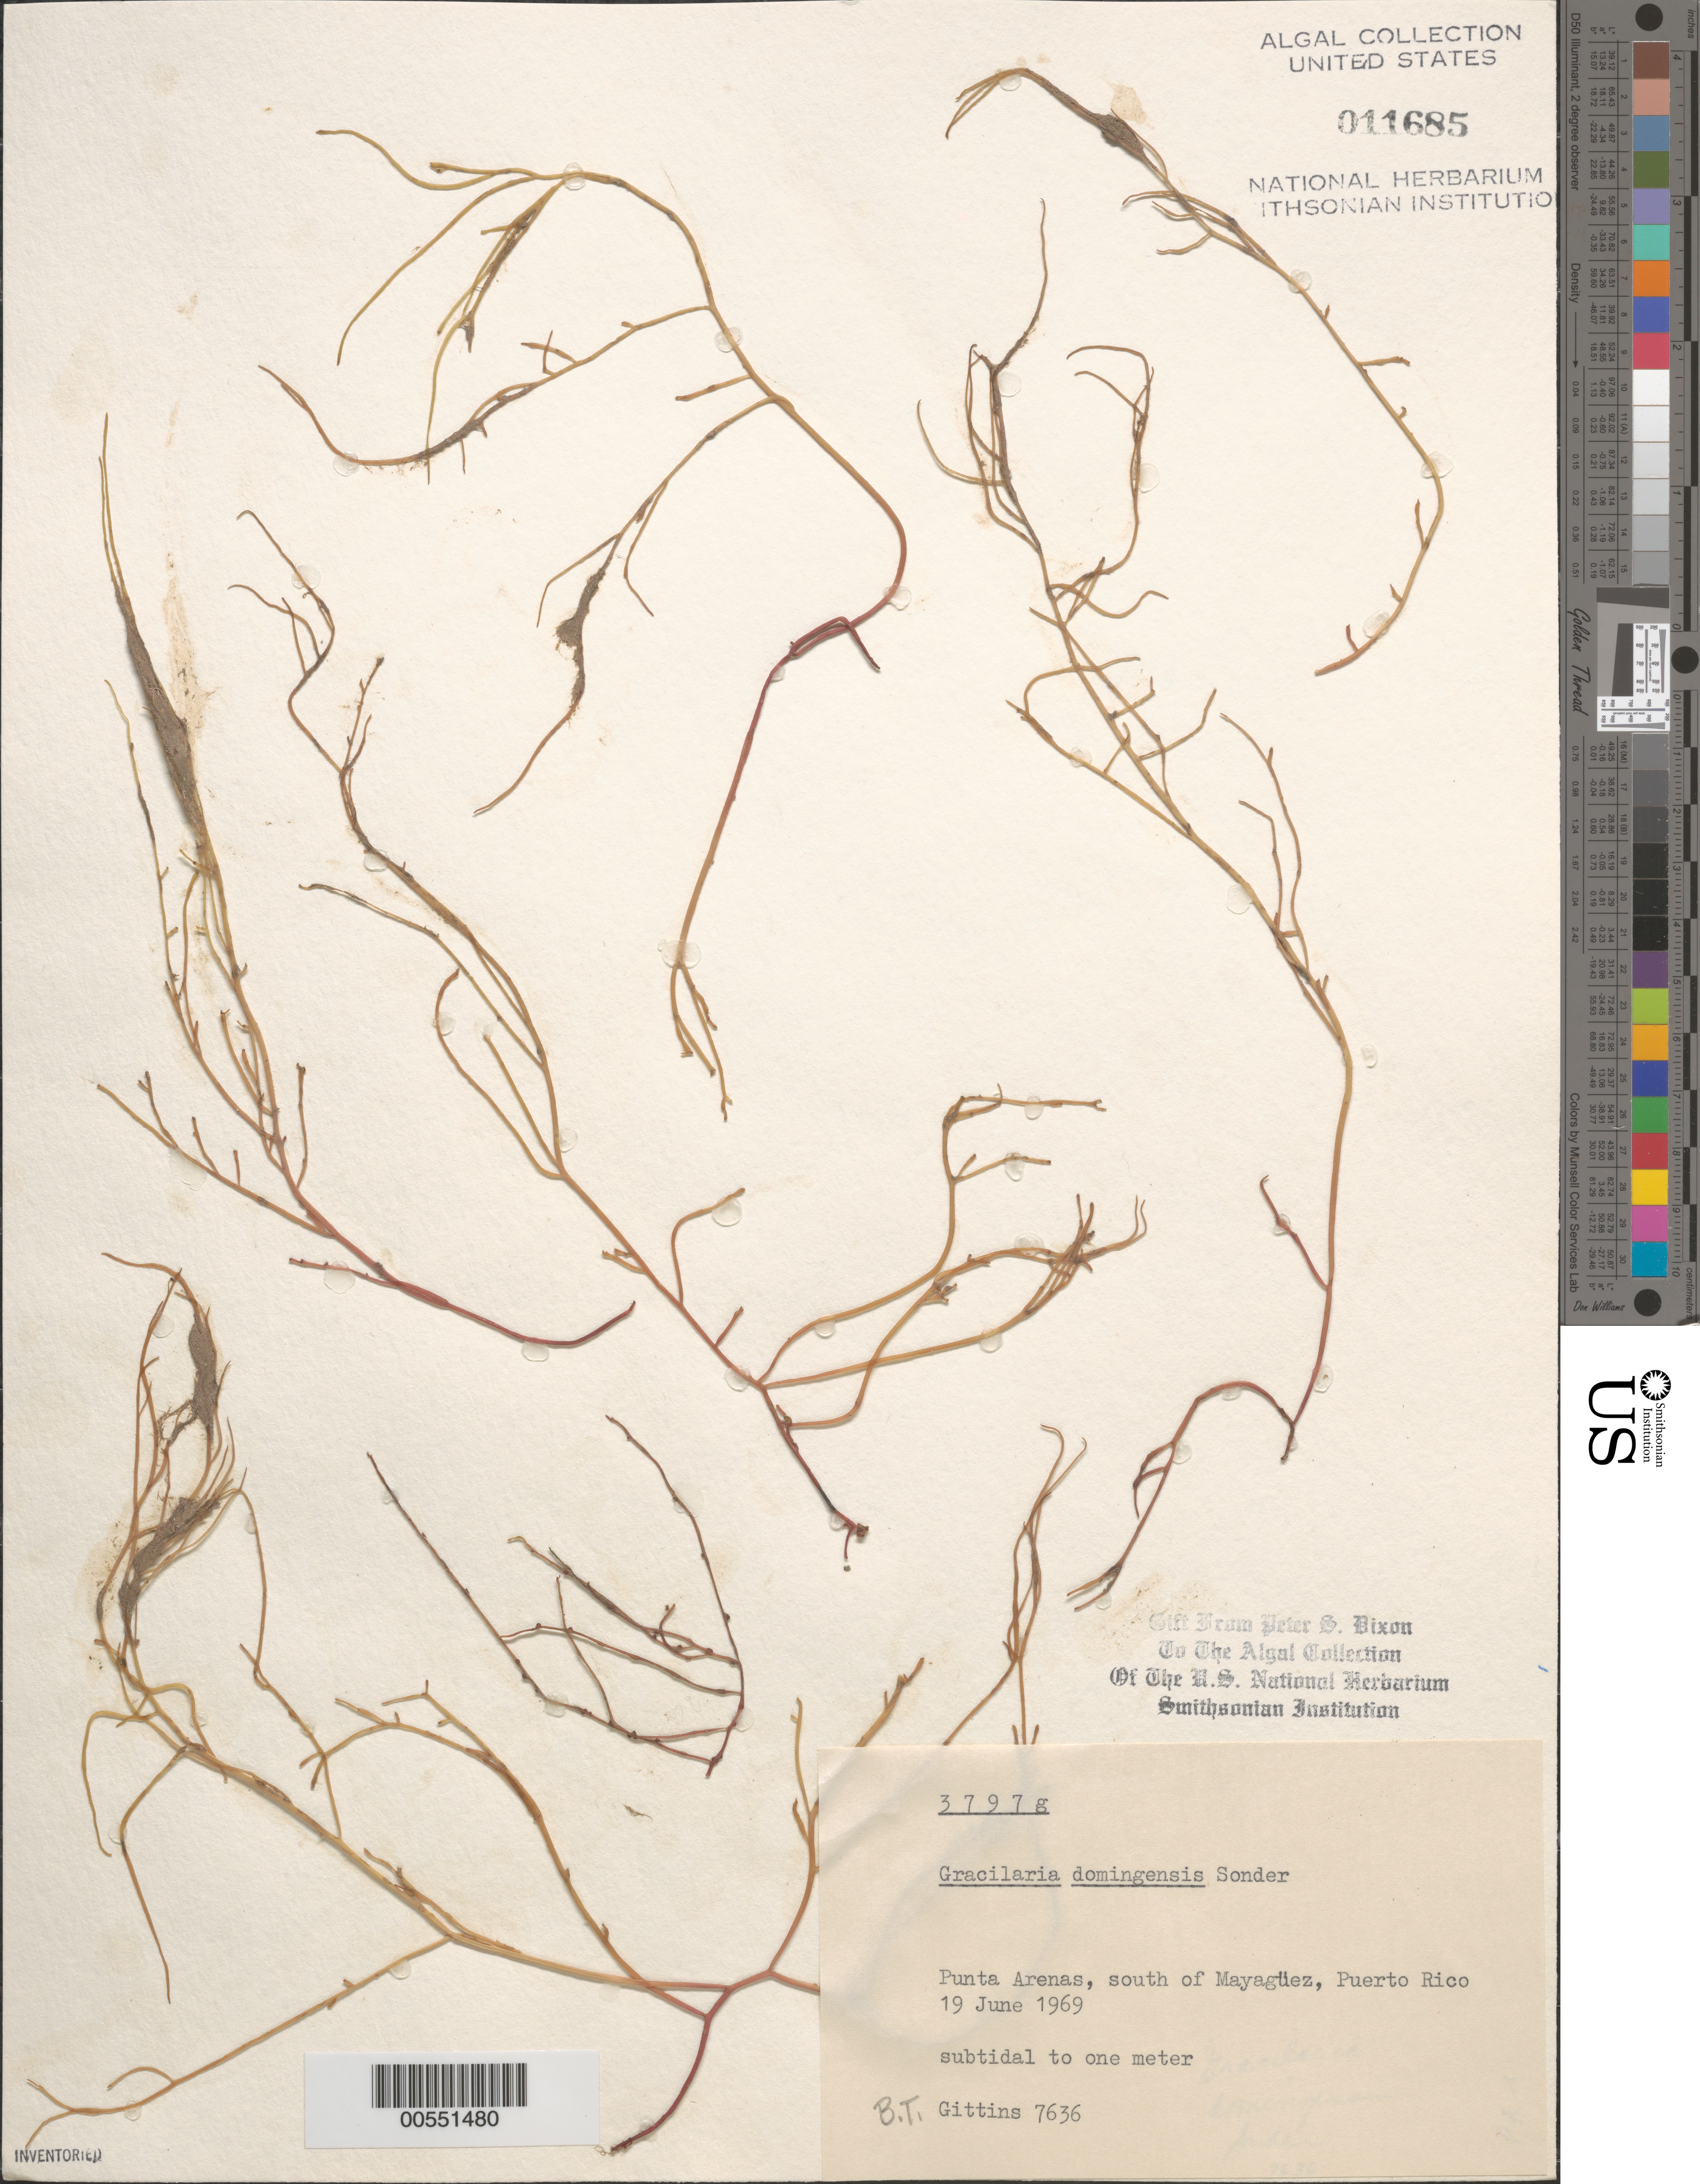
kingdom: Plantae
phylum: Rhodophyta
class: Florideophyceae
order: Gracilariales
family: Gracilariaceae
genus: Gracilaria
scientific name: Gracilaria domingensis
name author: (Kütz.) O.G. Sond. in Dickie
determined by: Dixon, P. S.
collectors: B. Gittins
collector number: BTG 7636 & PSD 3797G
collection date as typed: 19 Jun 1969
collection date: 1969-06-19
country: Puerto Rico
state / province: Mayaguez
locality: Punta arenas, south of mayaguez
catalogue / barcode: US 11685